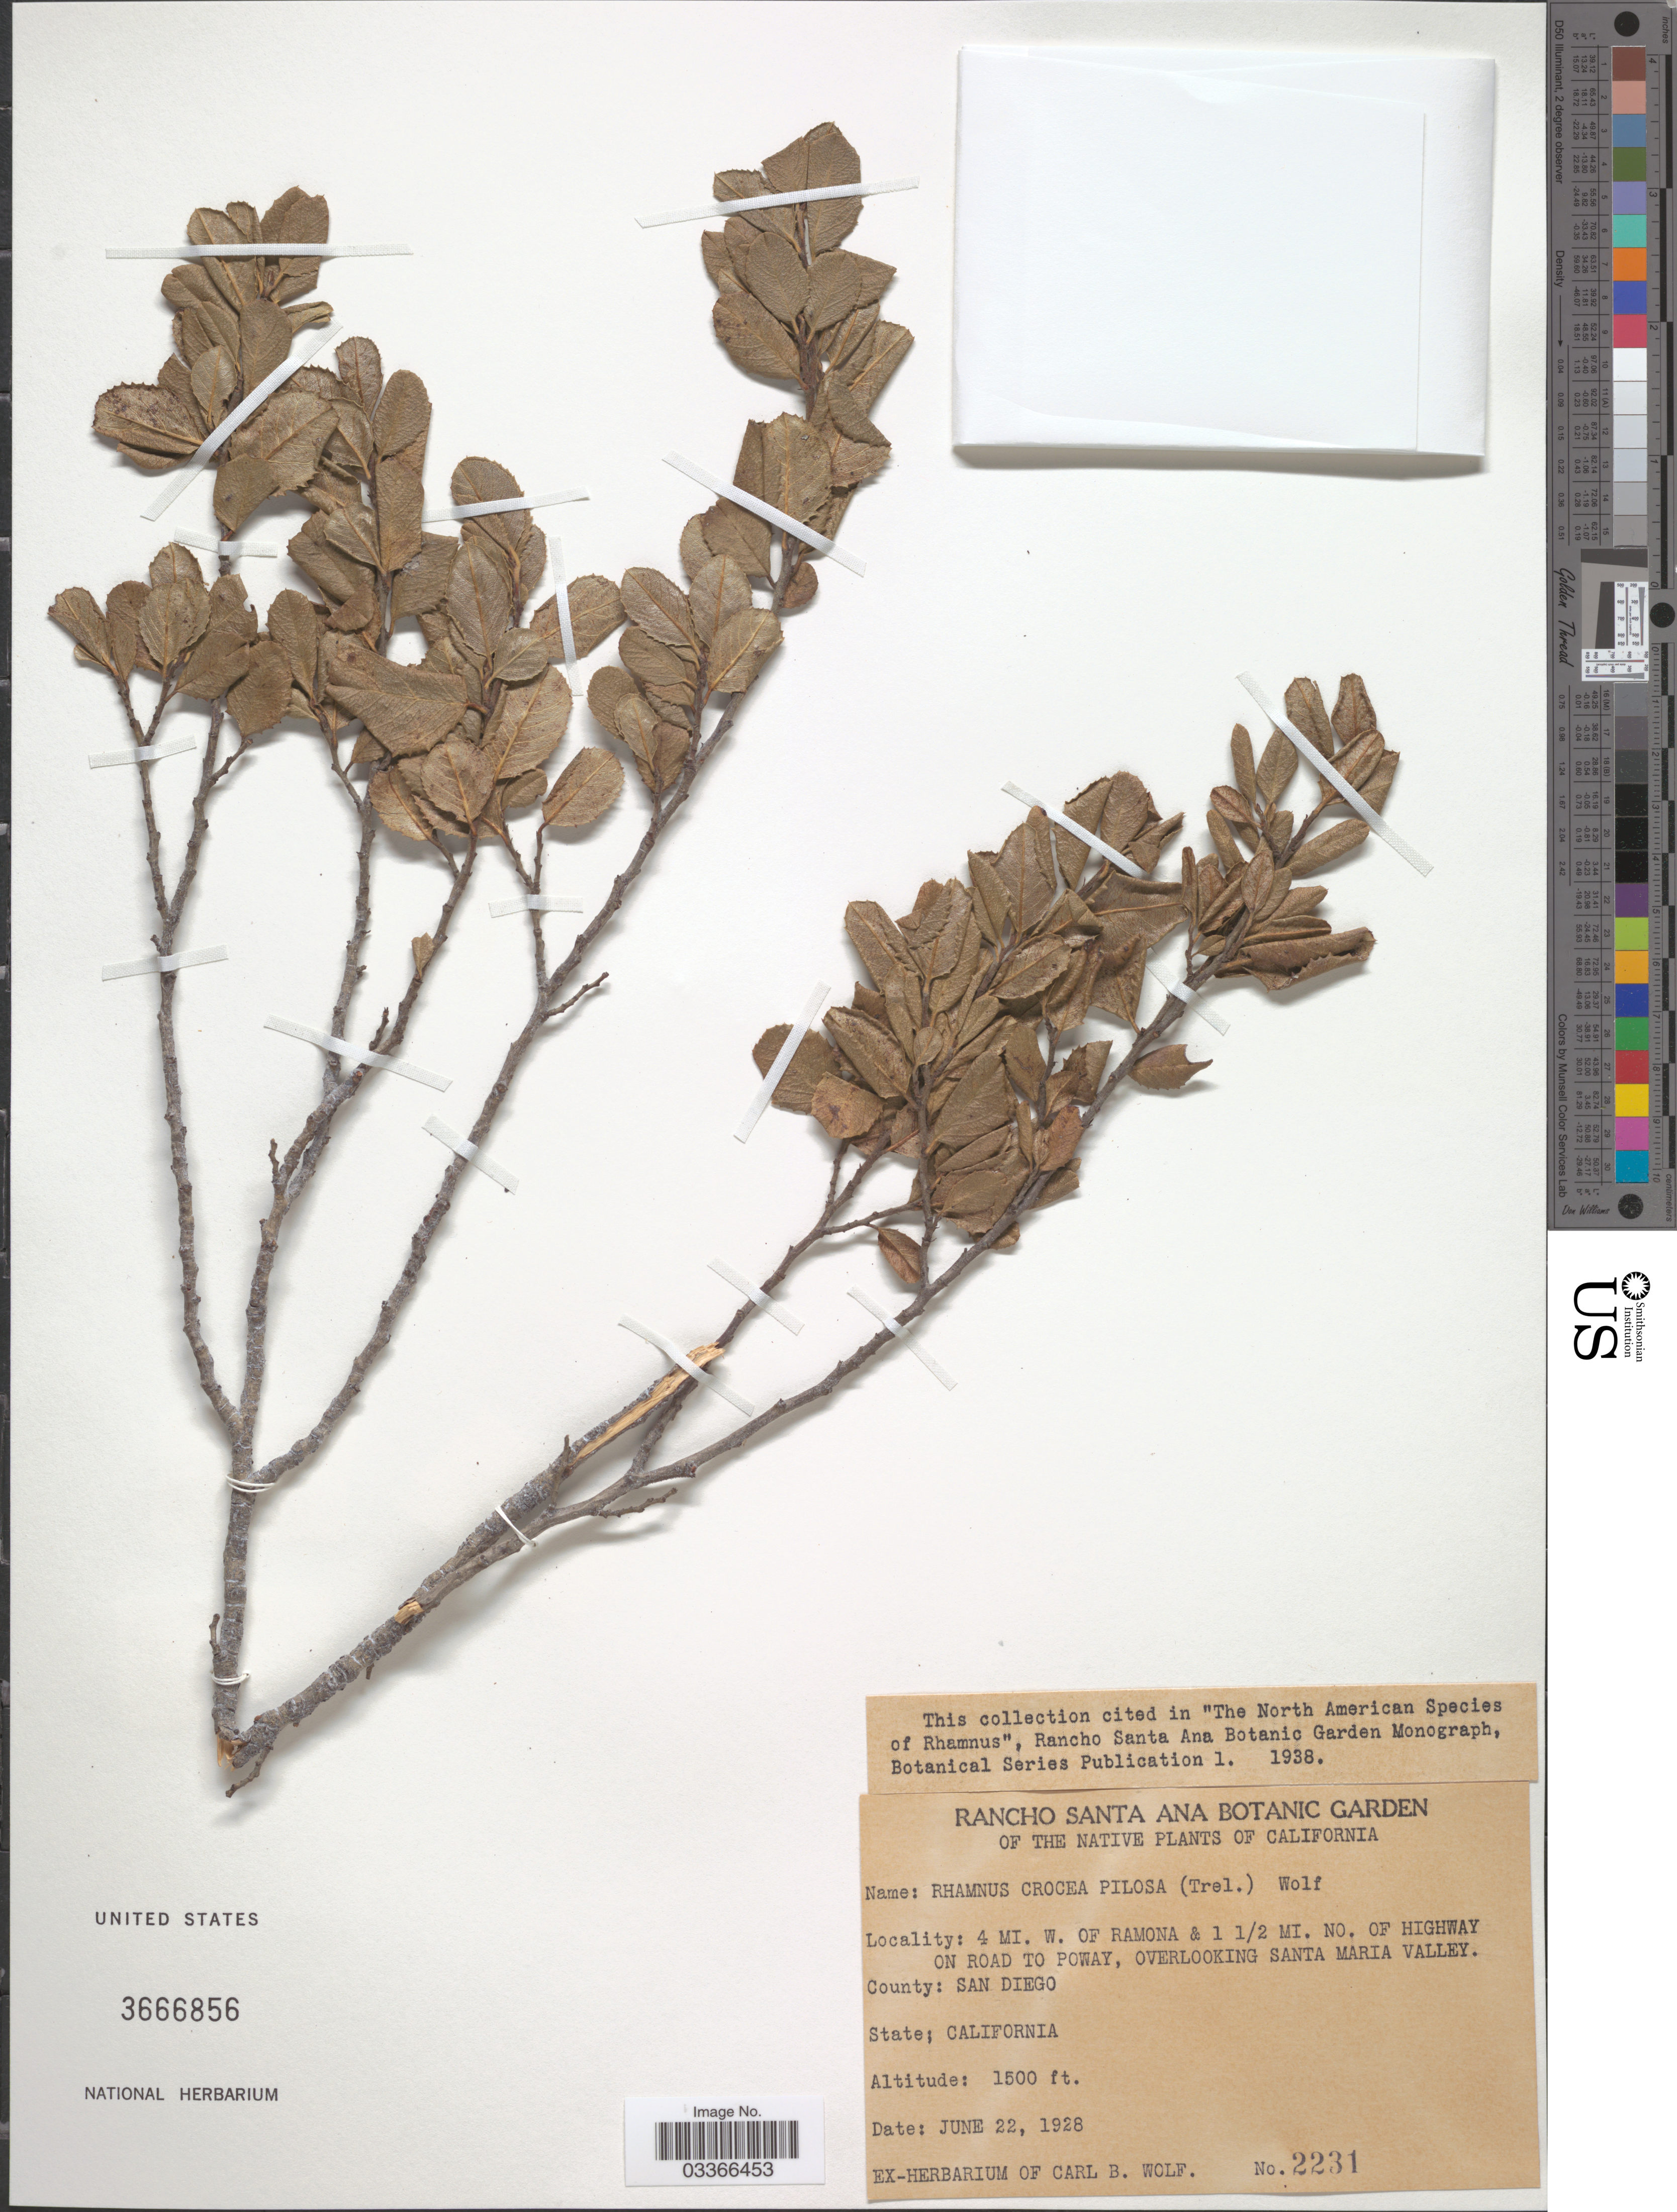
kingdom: Plantae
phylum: Tracheophyta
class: Magnoliopsida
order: Rosales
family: Rhamnaceae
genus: Rhamnus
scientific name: Rhamnus crocea var. pilosa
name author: Trel. ex Curran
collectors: ex herb. Carl B. Wolf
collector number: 2231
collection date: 1928-06-22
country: United States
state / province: California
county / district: San Diego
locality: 4 mi. W. of Ramona & 1 1/2 mi. NO. of Highway on road to Poway, overlooking Santa Maria Valley. County: San Diego.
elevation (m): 457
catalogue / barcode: US 3666856